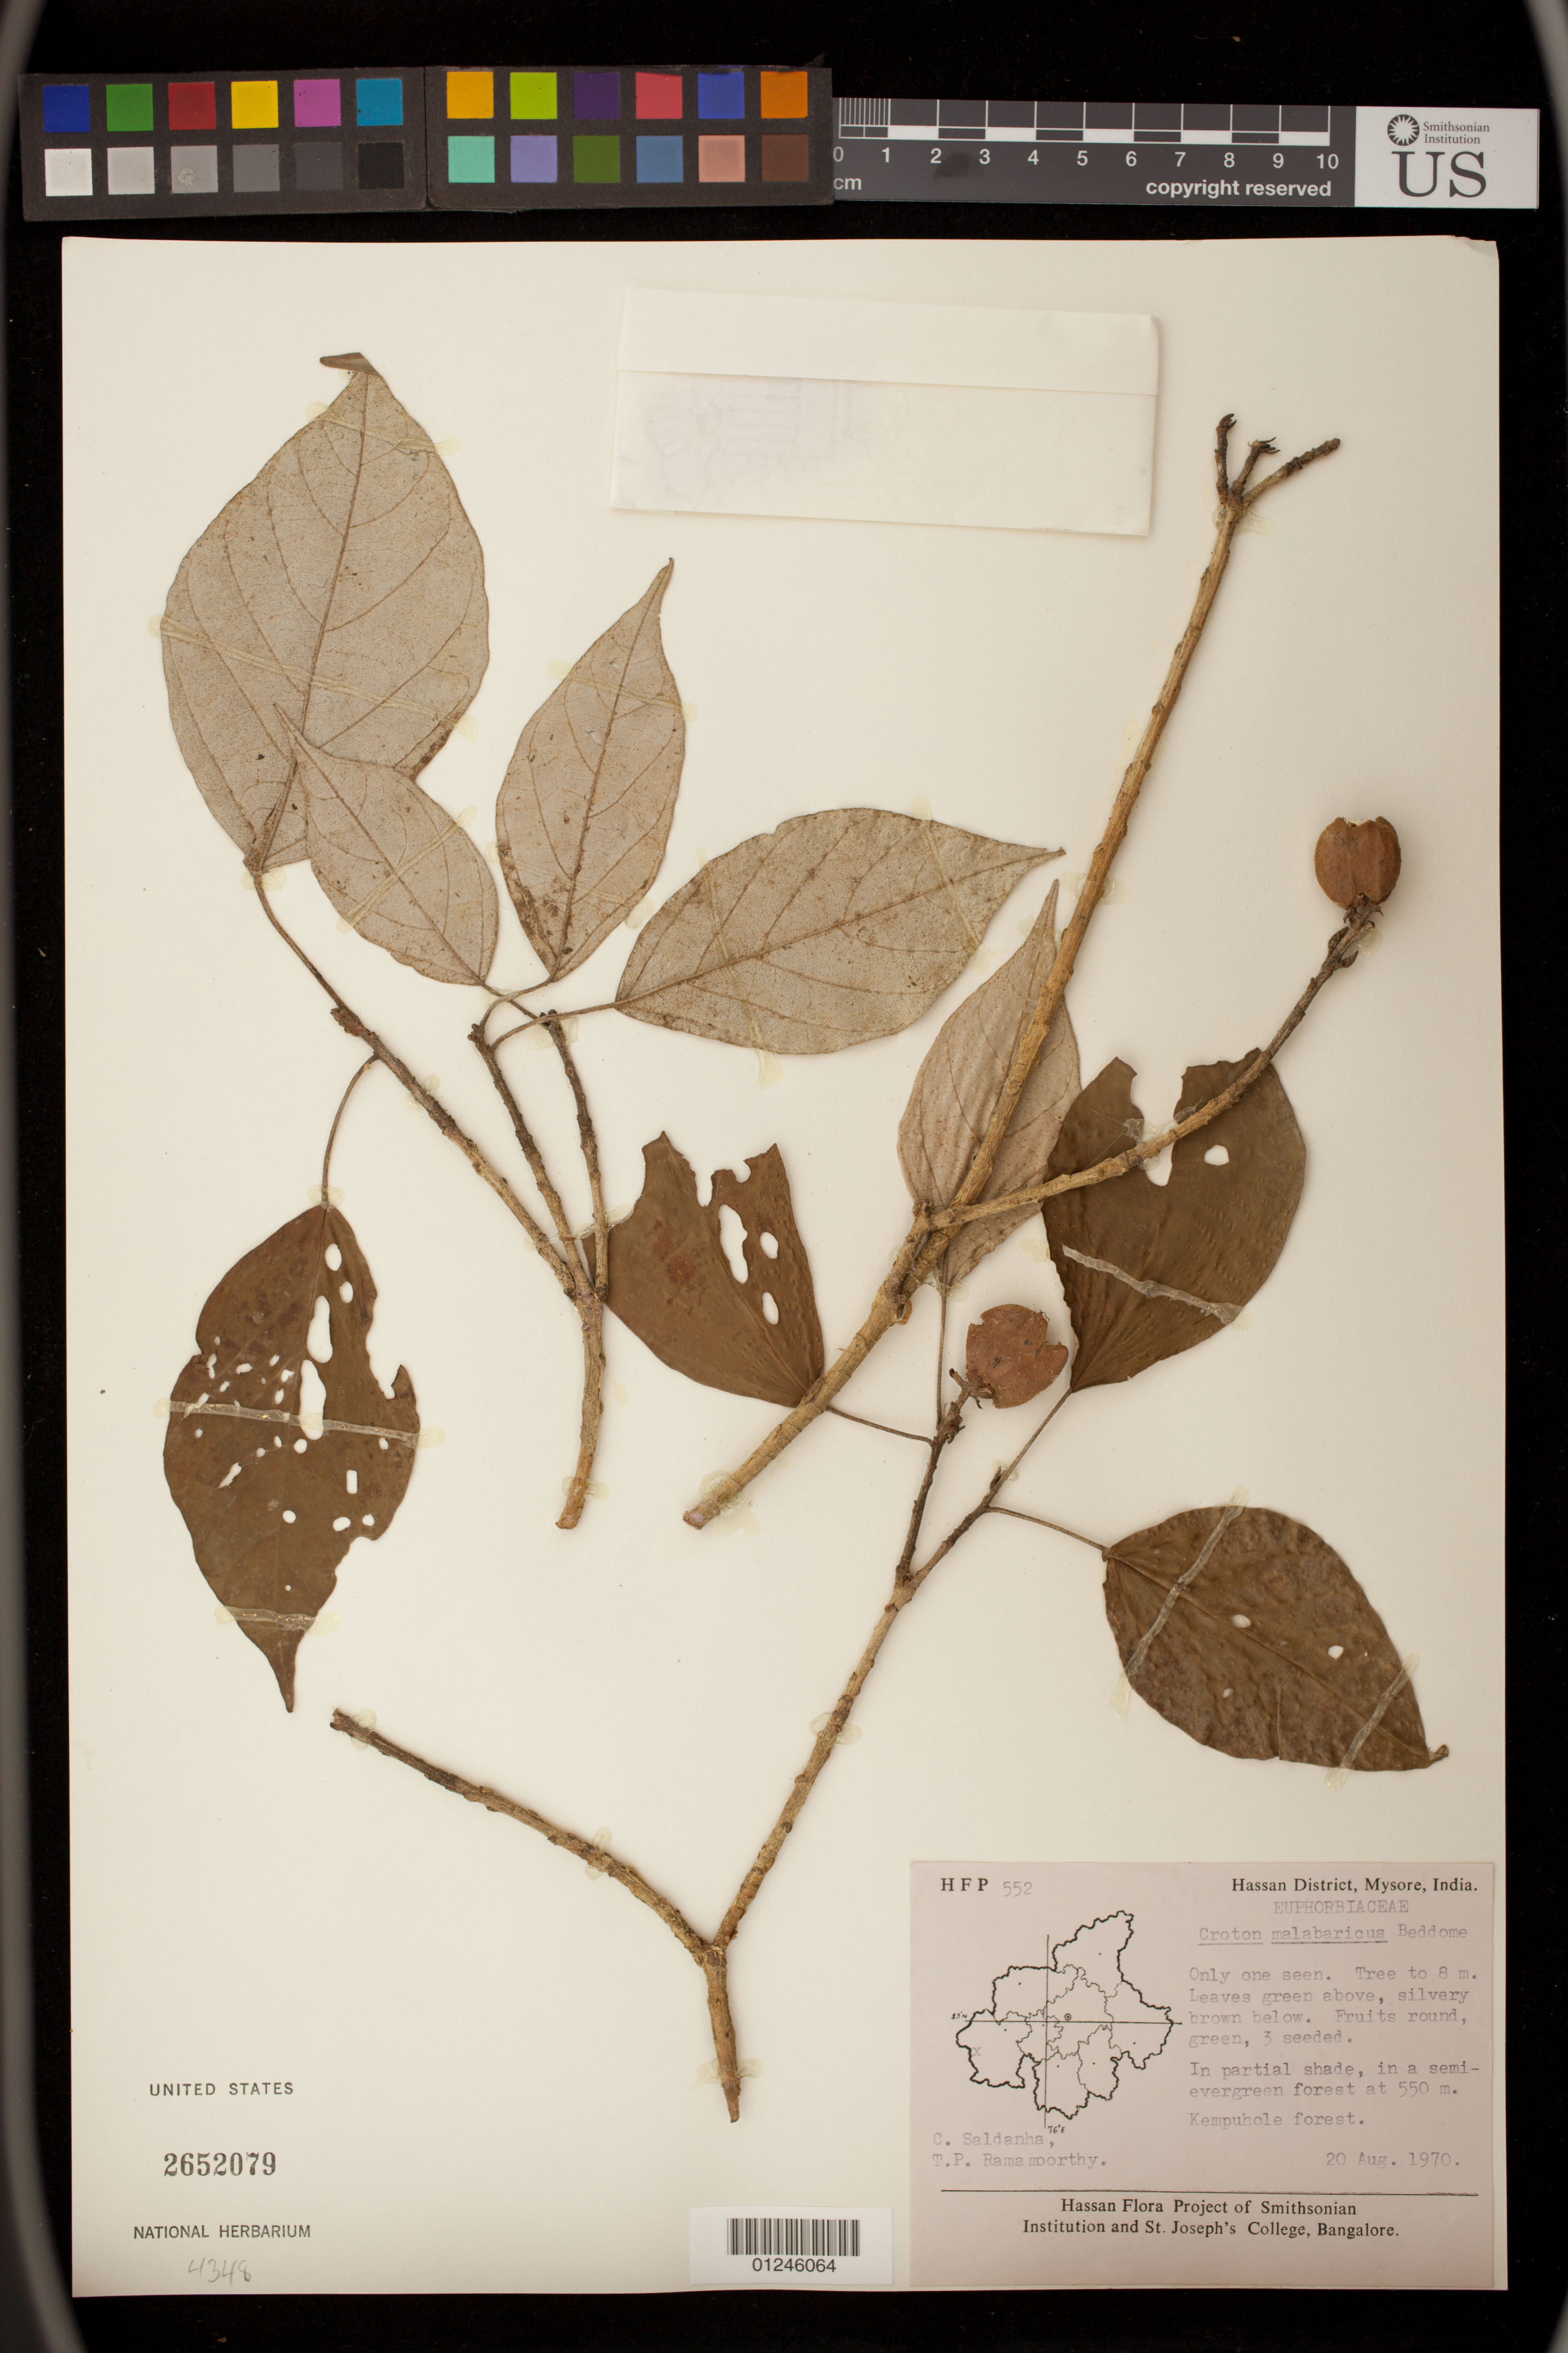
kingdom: Plantae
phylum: Tracheophyta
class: Magnoliopsida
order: Malpighiales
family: Euphorbiaceae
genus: Croton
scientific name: Croton malabaricus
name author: Bedd.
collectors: C. J. Saldanha & T. P. Ramamoorthy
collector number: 552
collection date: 1970-08-20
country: India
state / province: Karnataka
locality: Hassan District, Mysore.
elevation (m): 550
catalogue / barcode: US 2652079